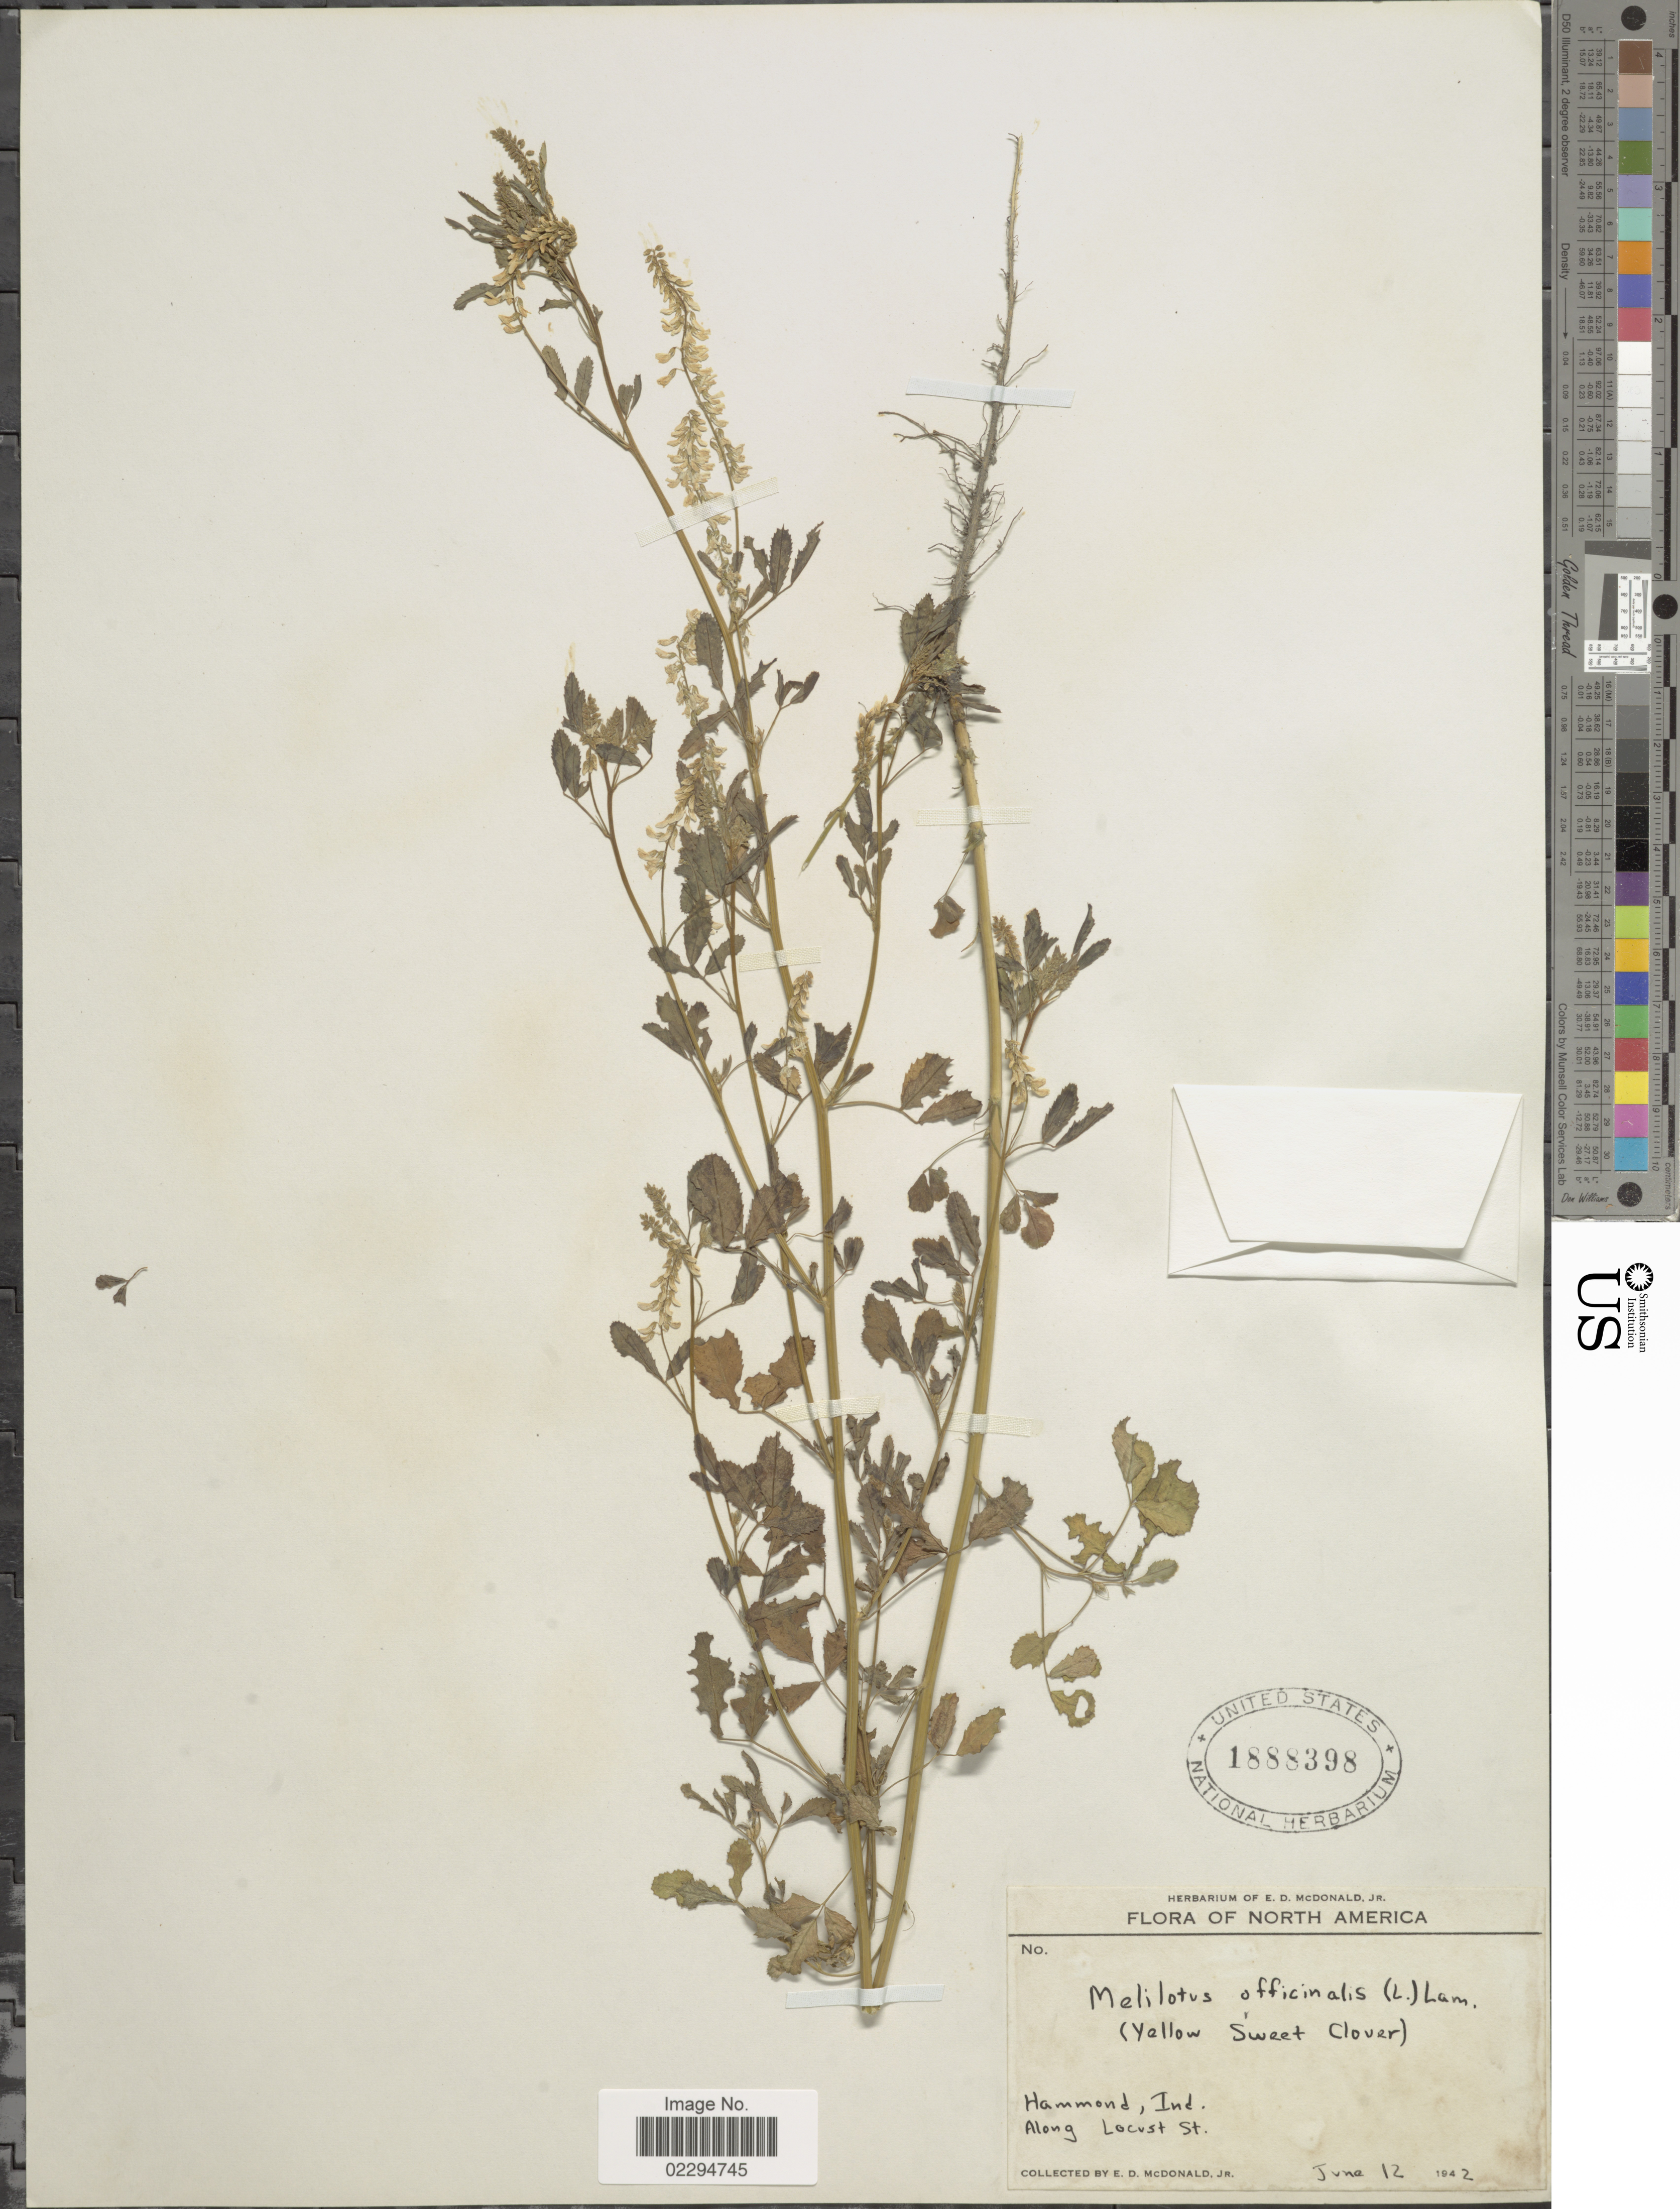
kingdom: Plantae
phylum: Tracheophyta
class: Magnoliopsida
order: Fabales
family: Fabaceae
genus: Melilotus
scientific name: Melilotus officinalis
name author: (L.) Lam.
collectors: E. D. McDonald Jr.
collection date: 1942-06-12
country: United States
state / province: Indiana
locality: Hammond. Along Locust St.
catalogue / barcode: US 1888398